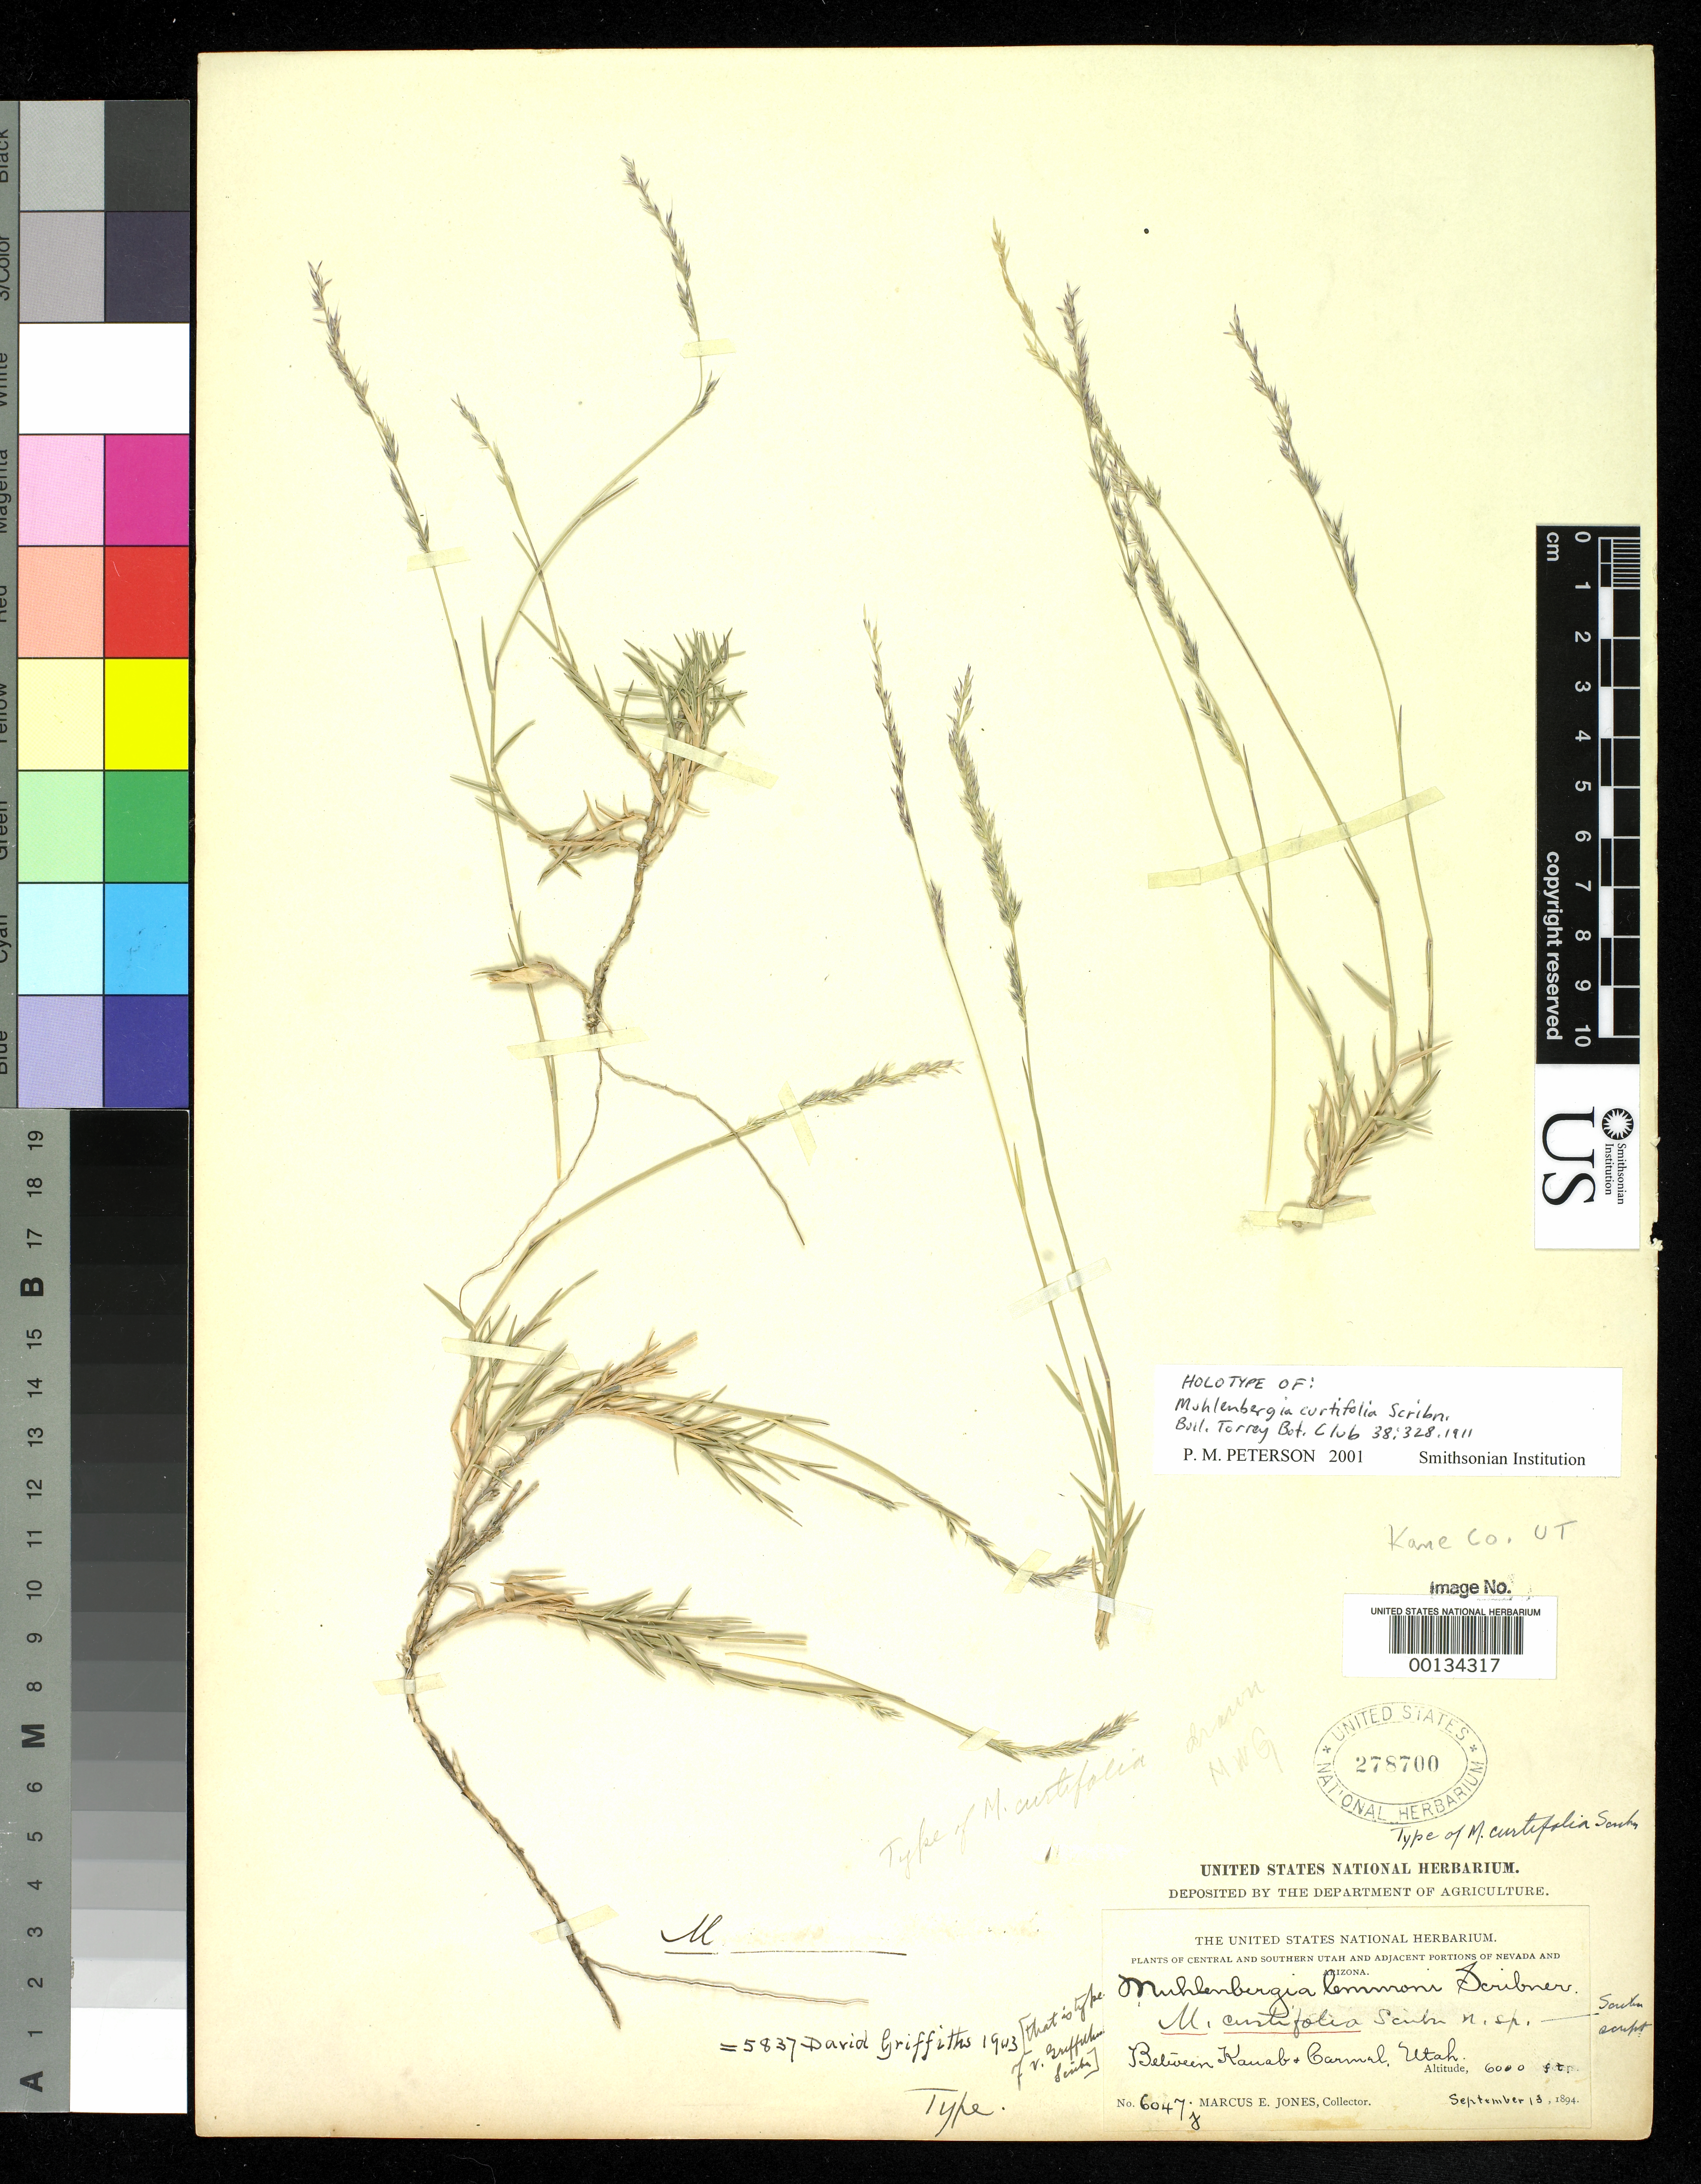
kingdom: Plantae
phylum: Tracheophyta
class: Liliopsida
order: Poales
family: Poaceae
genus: Muhlenbergia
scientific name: Muhlenbergia curtifolia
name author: Scribn.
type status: Holotype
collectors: M. E. Jones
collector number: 6047j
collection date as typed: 13 Sep 1894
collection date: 1894-09-13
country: United States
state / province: Utah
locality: Between Kanab and Carmel.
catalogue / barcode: US 278700